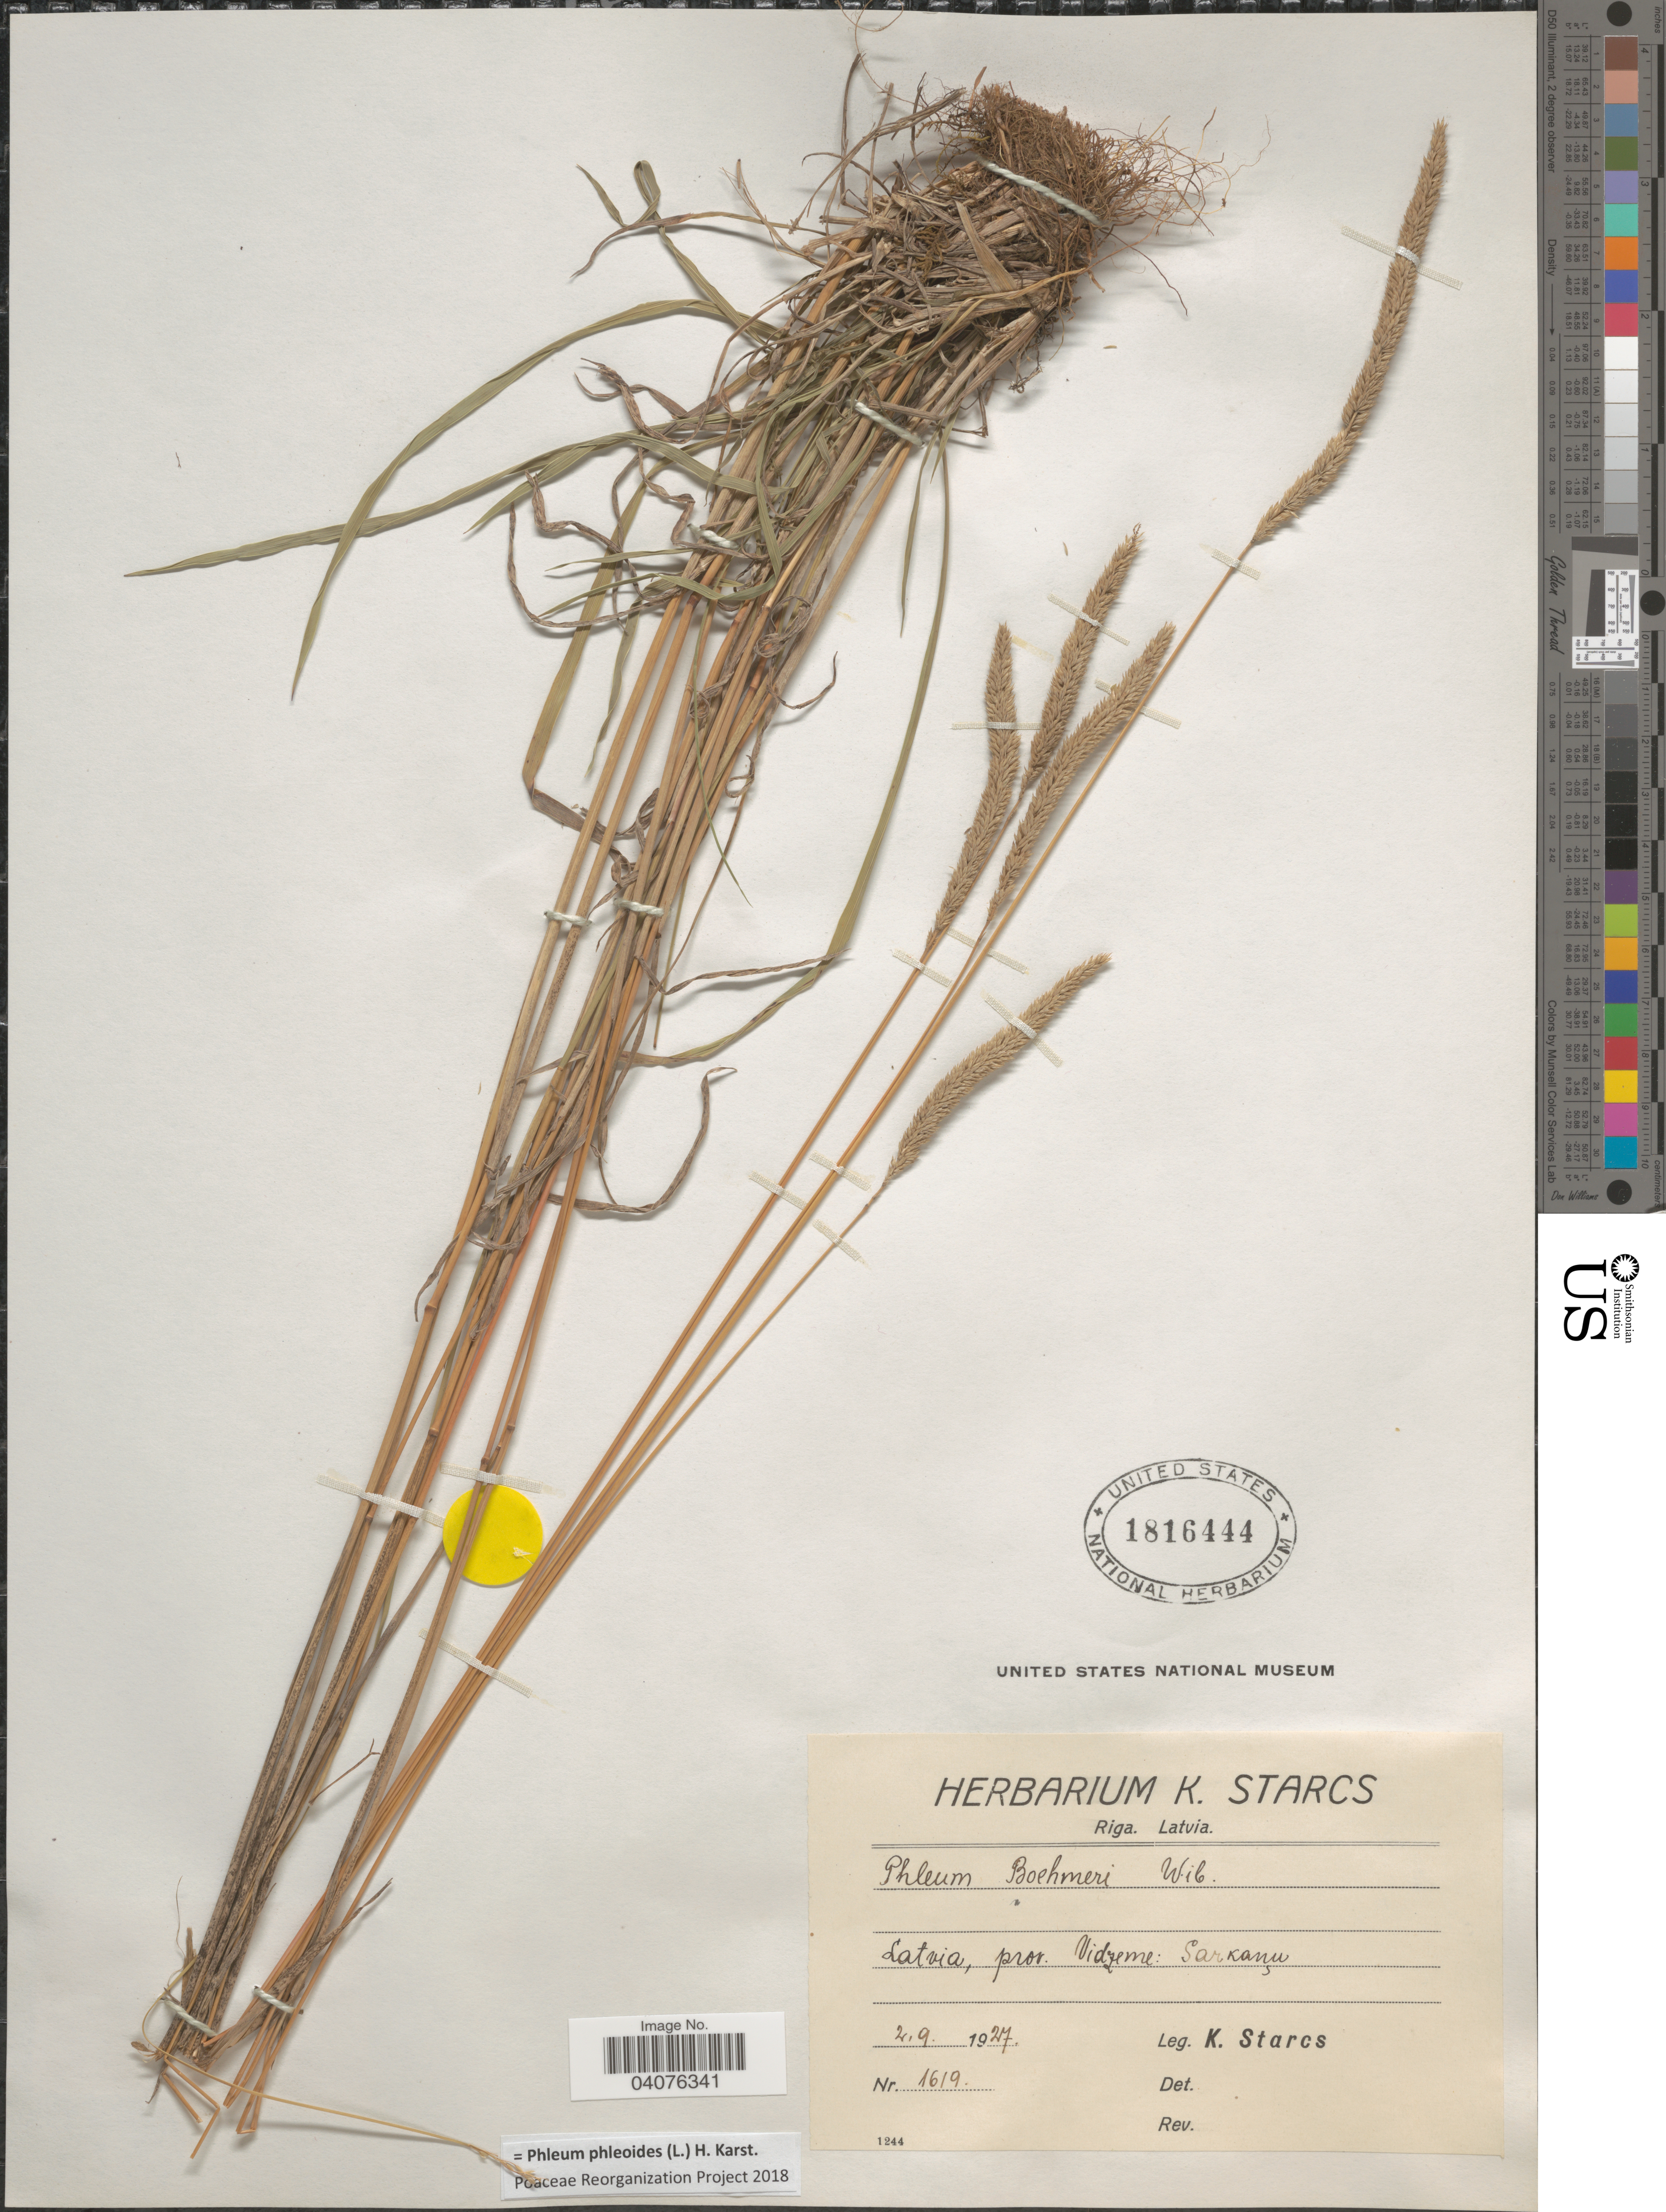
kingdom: Plantae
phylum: Tracheophyta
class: Liliopsida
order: Poales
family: Poaceae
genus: Phleum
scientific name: Phleum phleoides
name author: (L.) H. Karst.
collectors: K. Starcs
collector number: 1619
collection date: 1927-09-02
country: Latvia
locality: Prov. Vidzeme: Sarkaņu.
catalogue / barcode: US 1816444